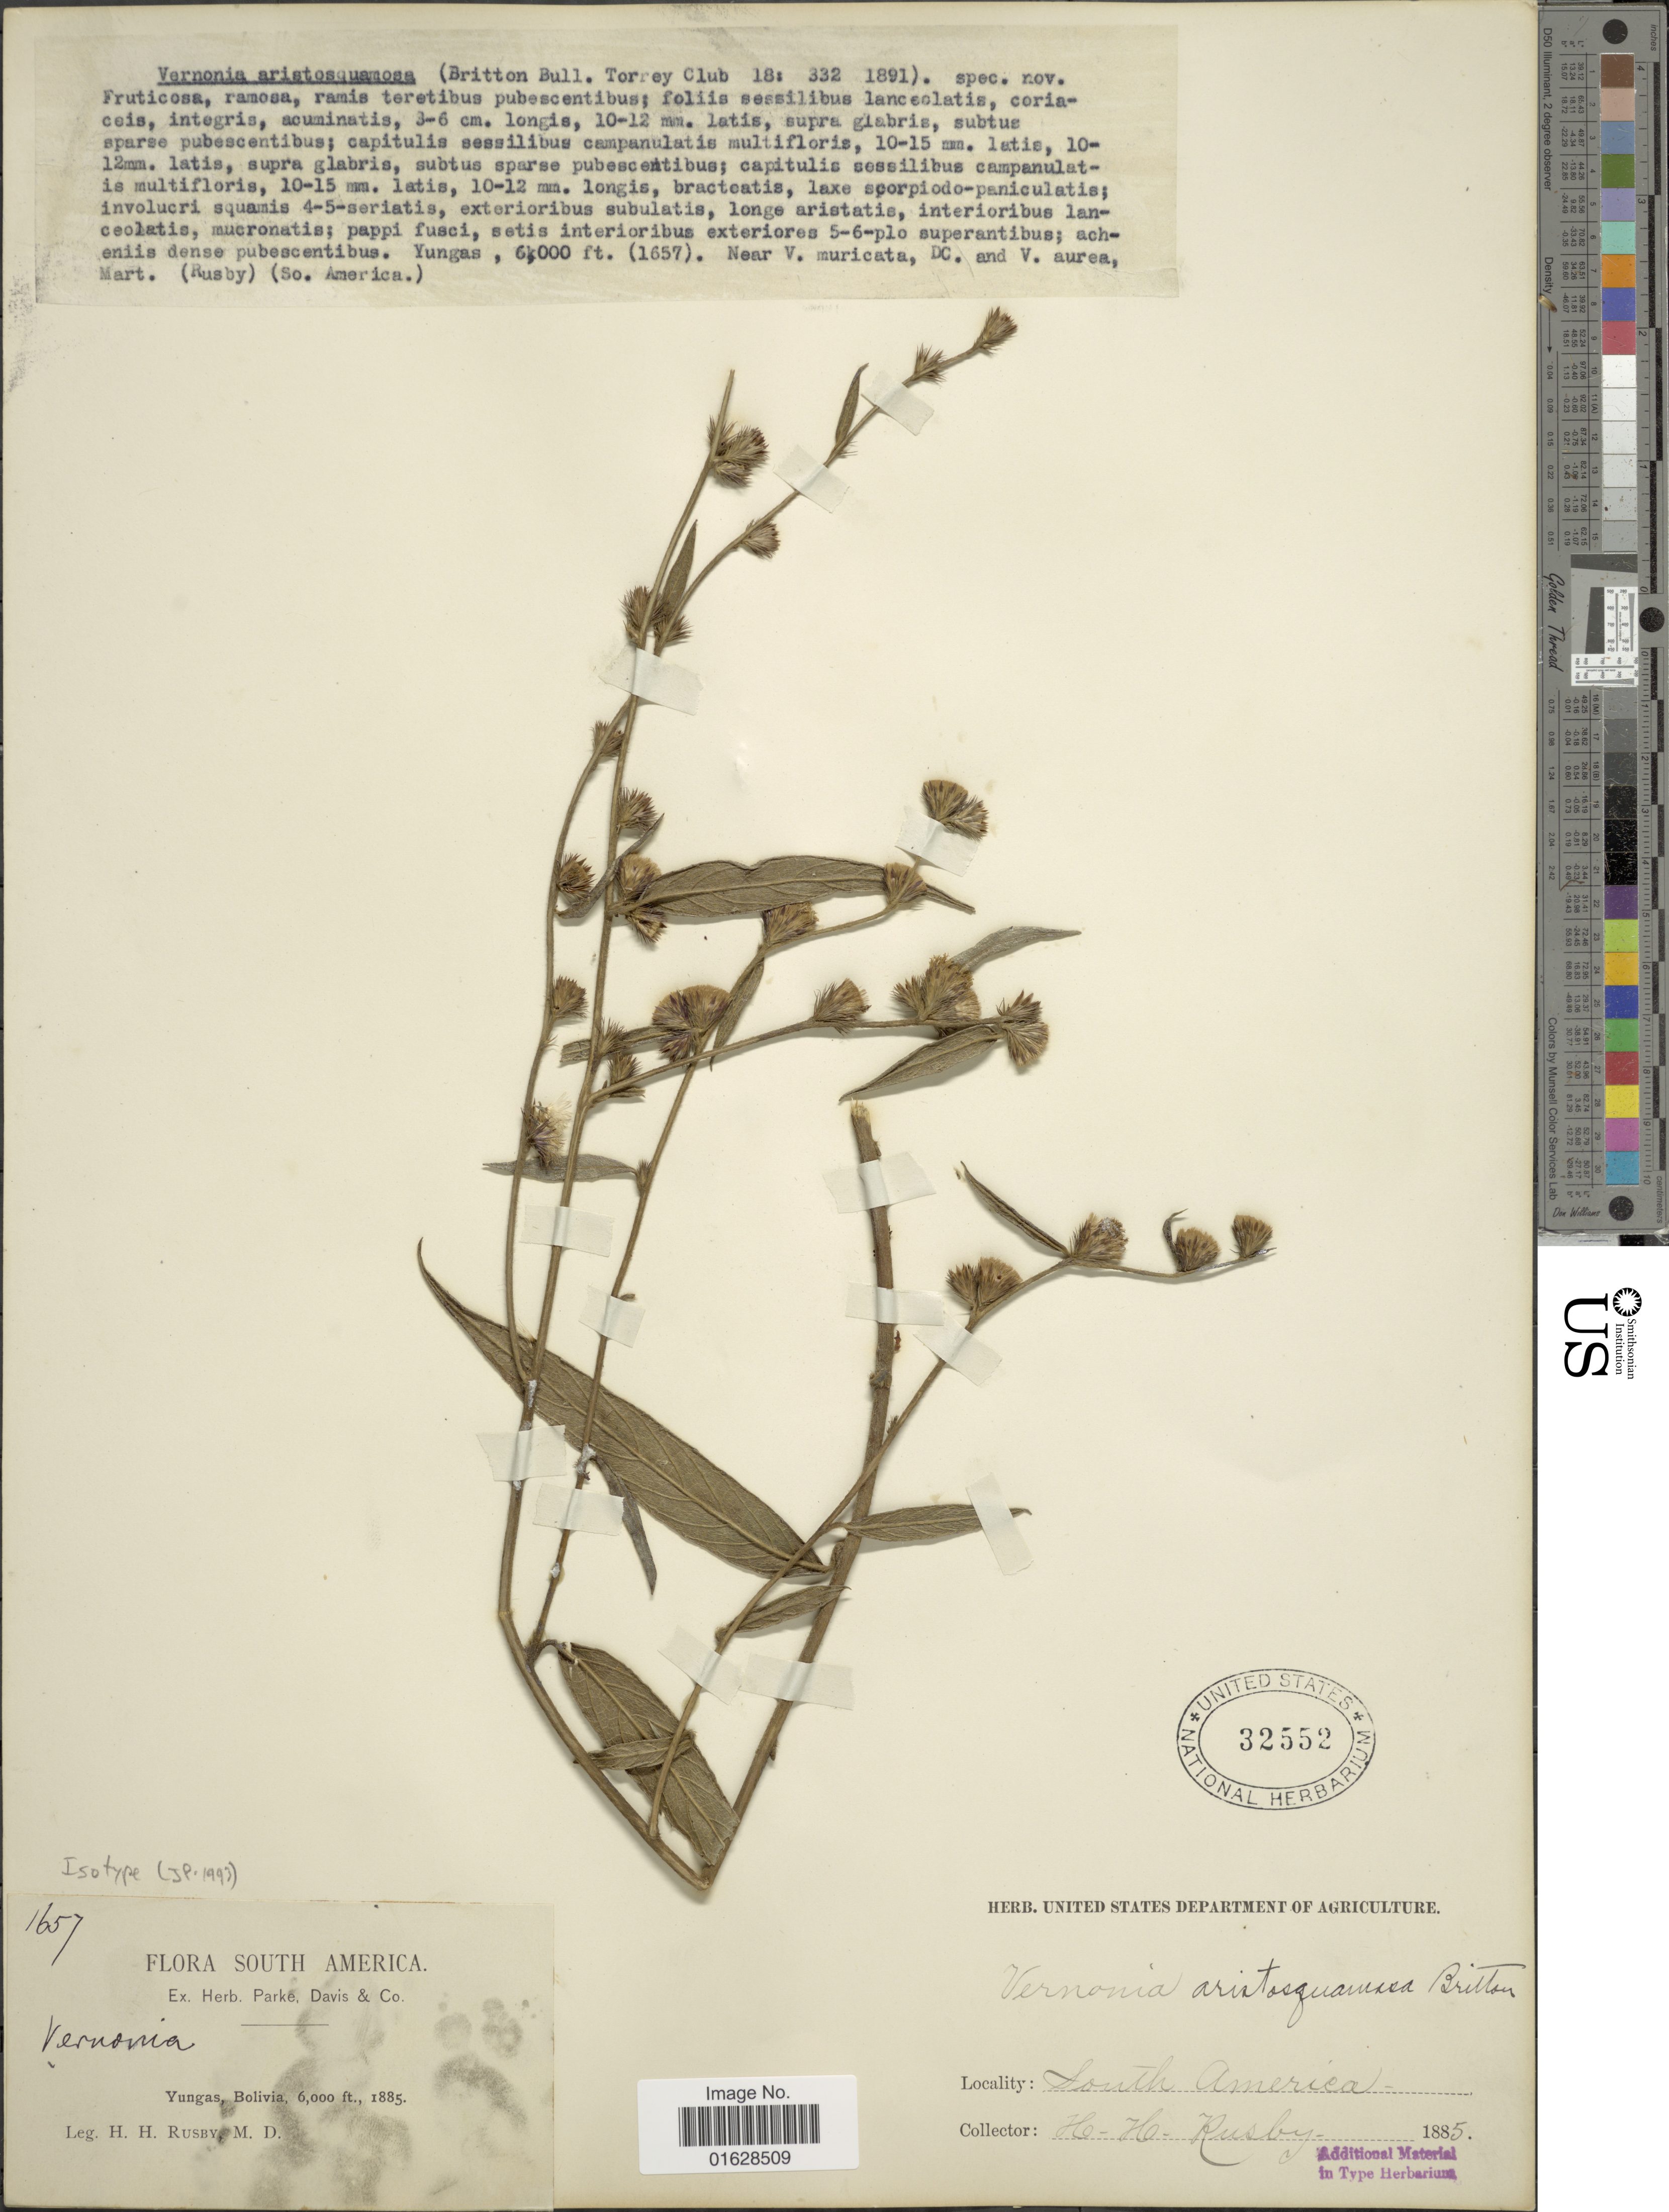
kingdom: Plantae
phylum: Tracheophyta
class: Magnoliopsida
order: Asterales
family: Asteraceae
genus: Lepidaploa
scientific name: Lepidaploa aristosquamosa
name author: (Britton) H. Rob.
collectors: H. H. Rusby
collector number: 1657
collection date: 1885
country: Bolivia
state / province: La Paz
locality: Yungas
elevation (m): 1829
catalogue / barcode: US 32552